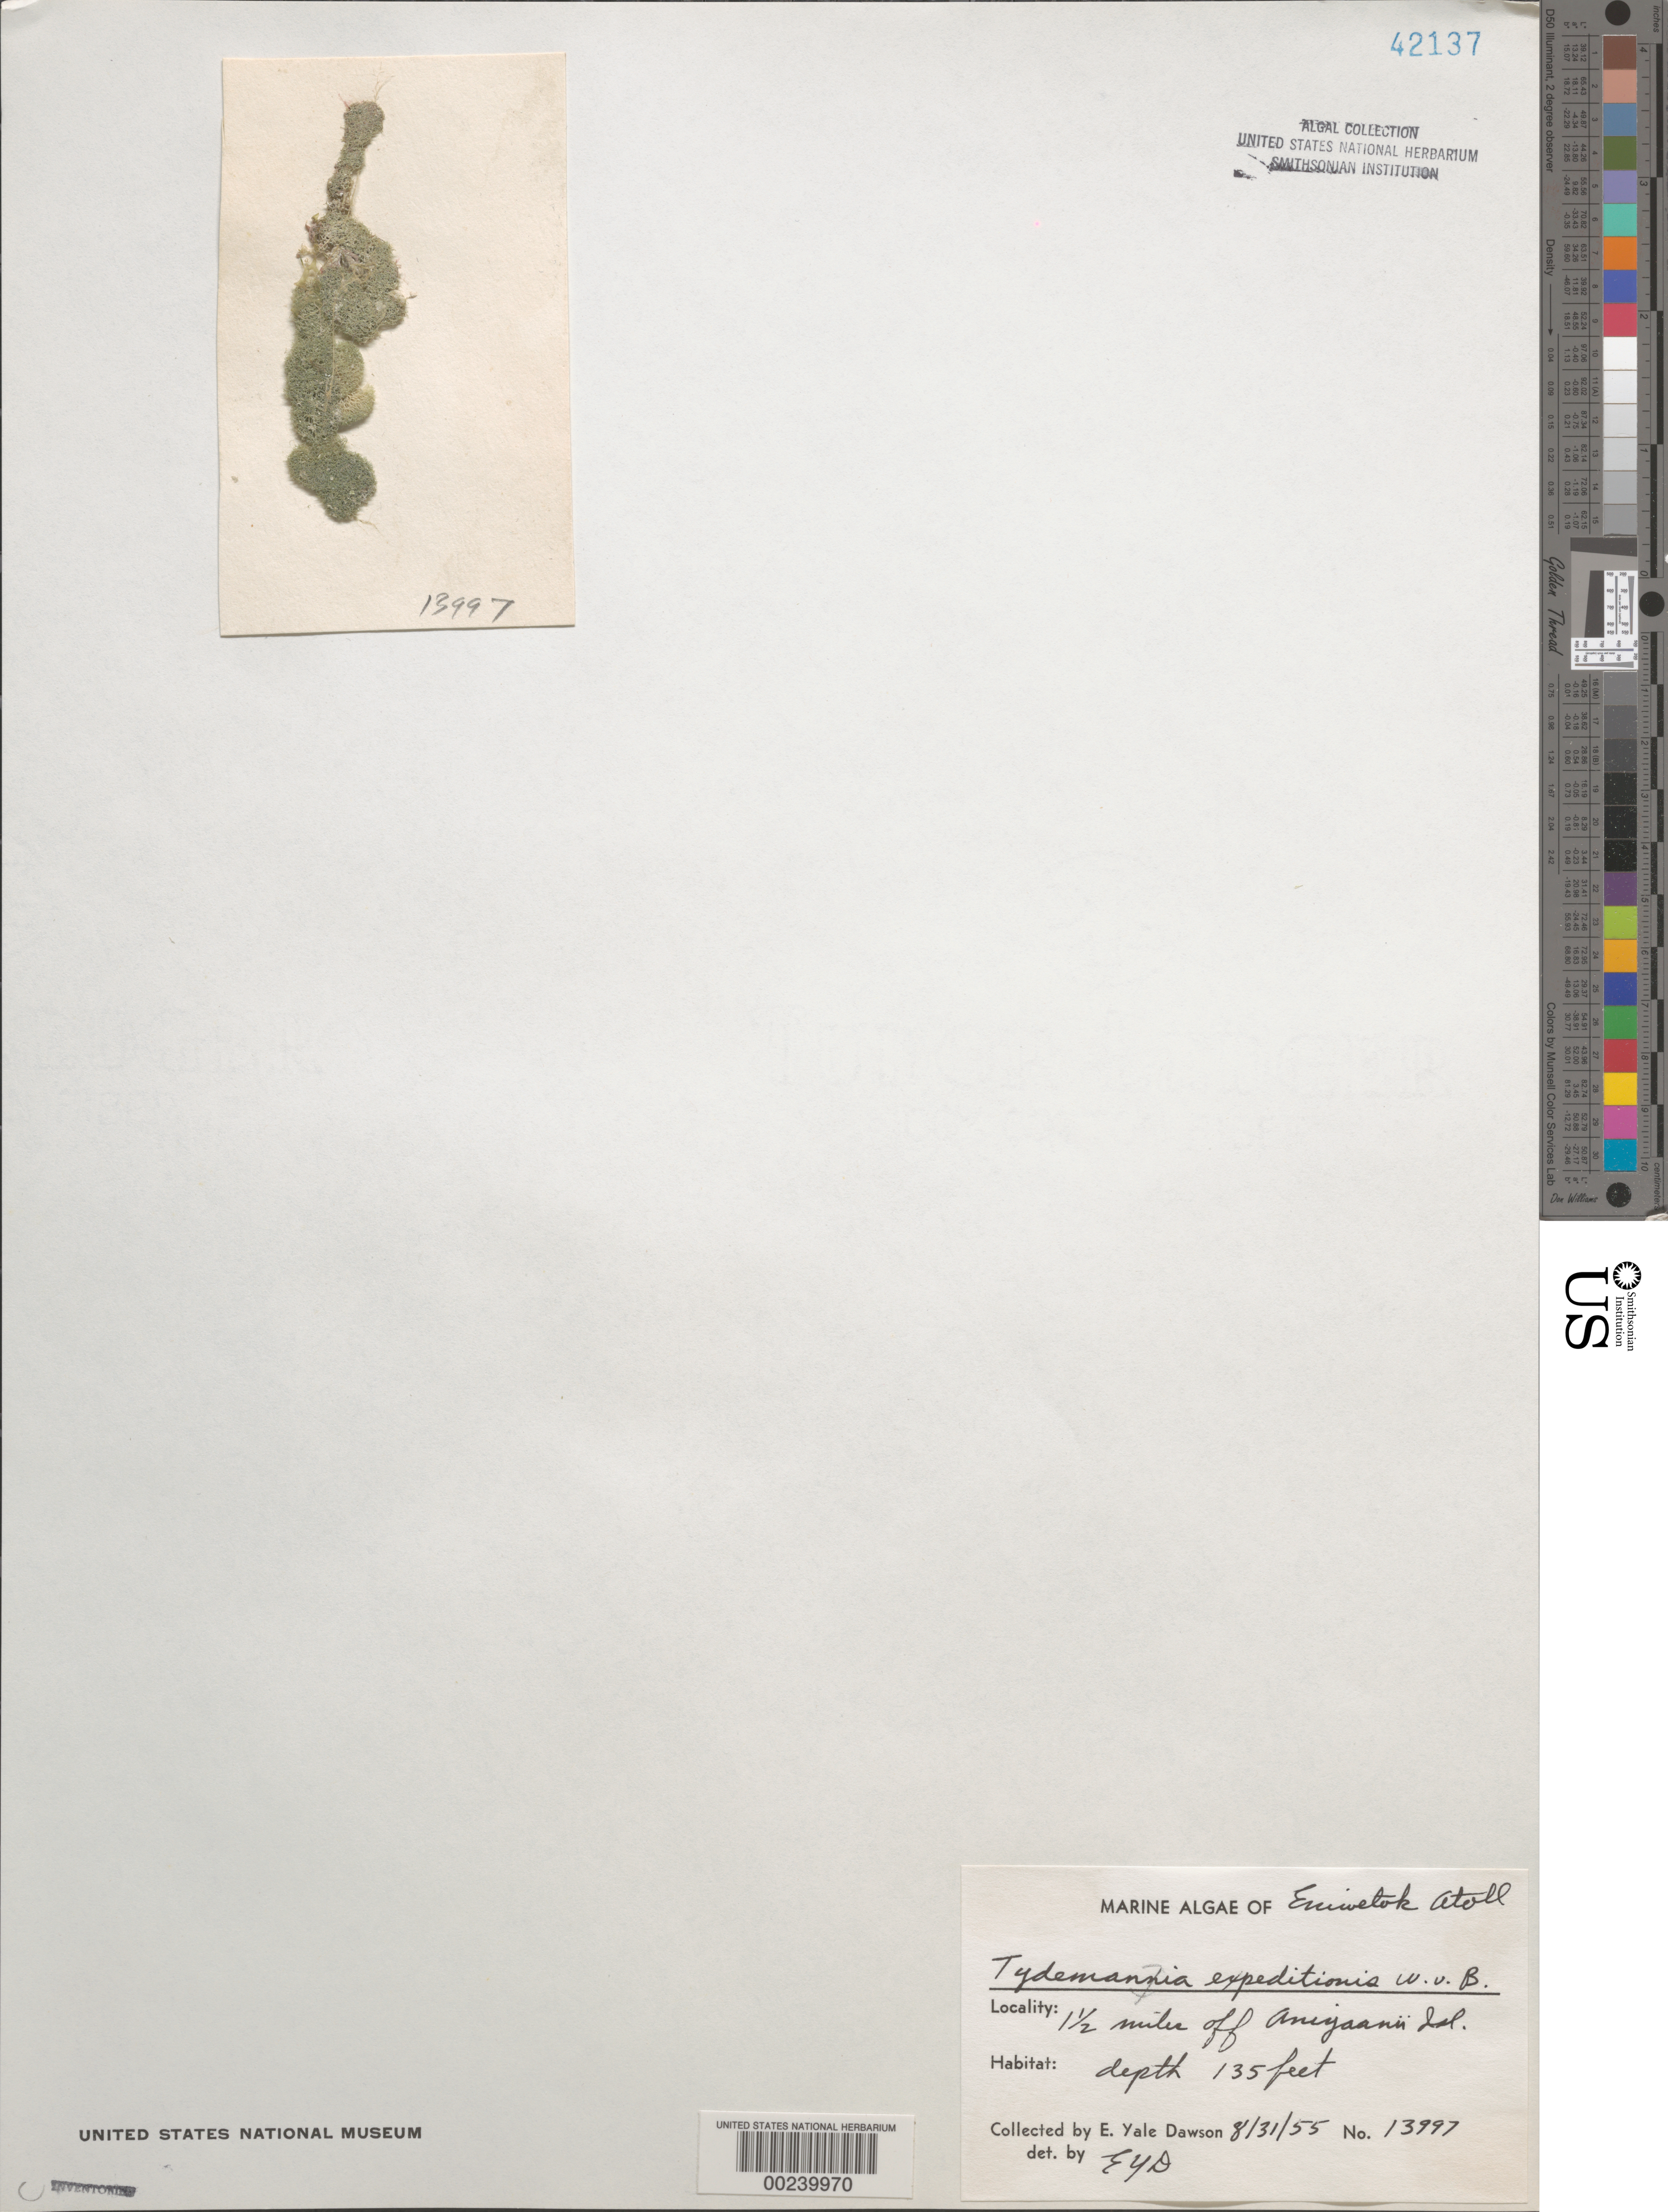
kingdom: Plantae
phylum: Chlorophyta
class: Ulvophyceae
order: Bryopsidales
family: Udoteaceae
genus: Tydemania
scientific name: Tydemania expeditionis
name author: Weber Bosse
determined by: Dawson, E. Y.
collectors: E. Y. Dawson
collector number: EYD 13997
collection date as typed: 31 Aug 1955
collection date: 1955-08-31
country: Marshall Islands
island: Enewetak [Eniwetok] Atoll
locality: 1.5 miles off Aniyaanii Islet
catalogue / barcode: US 42137